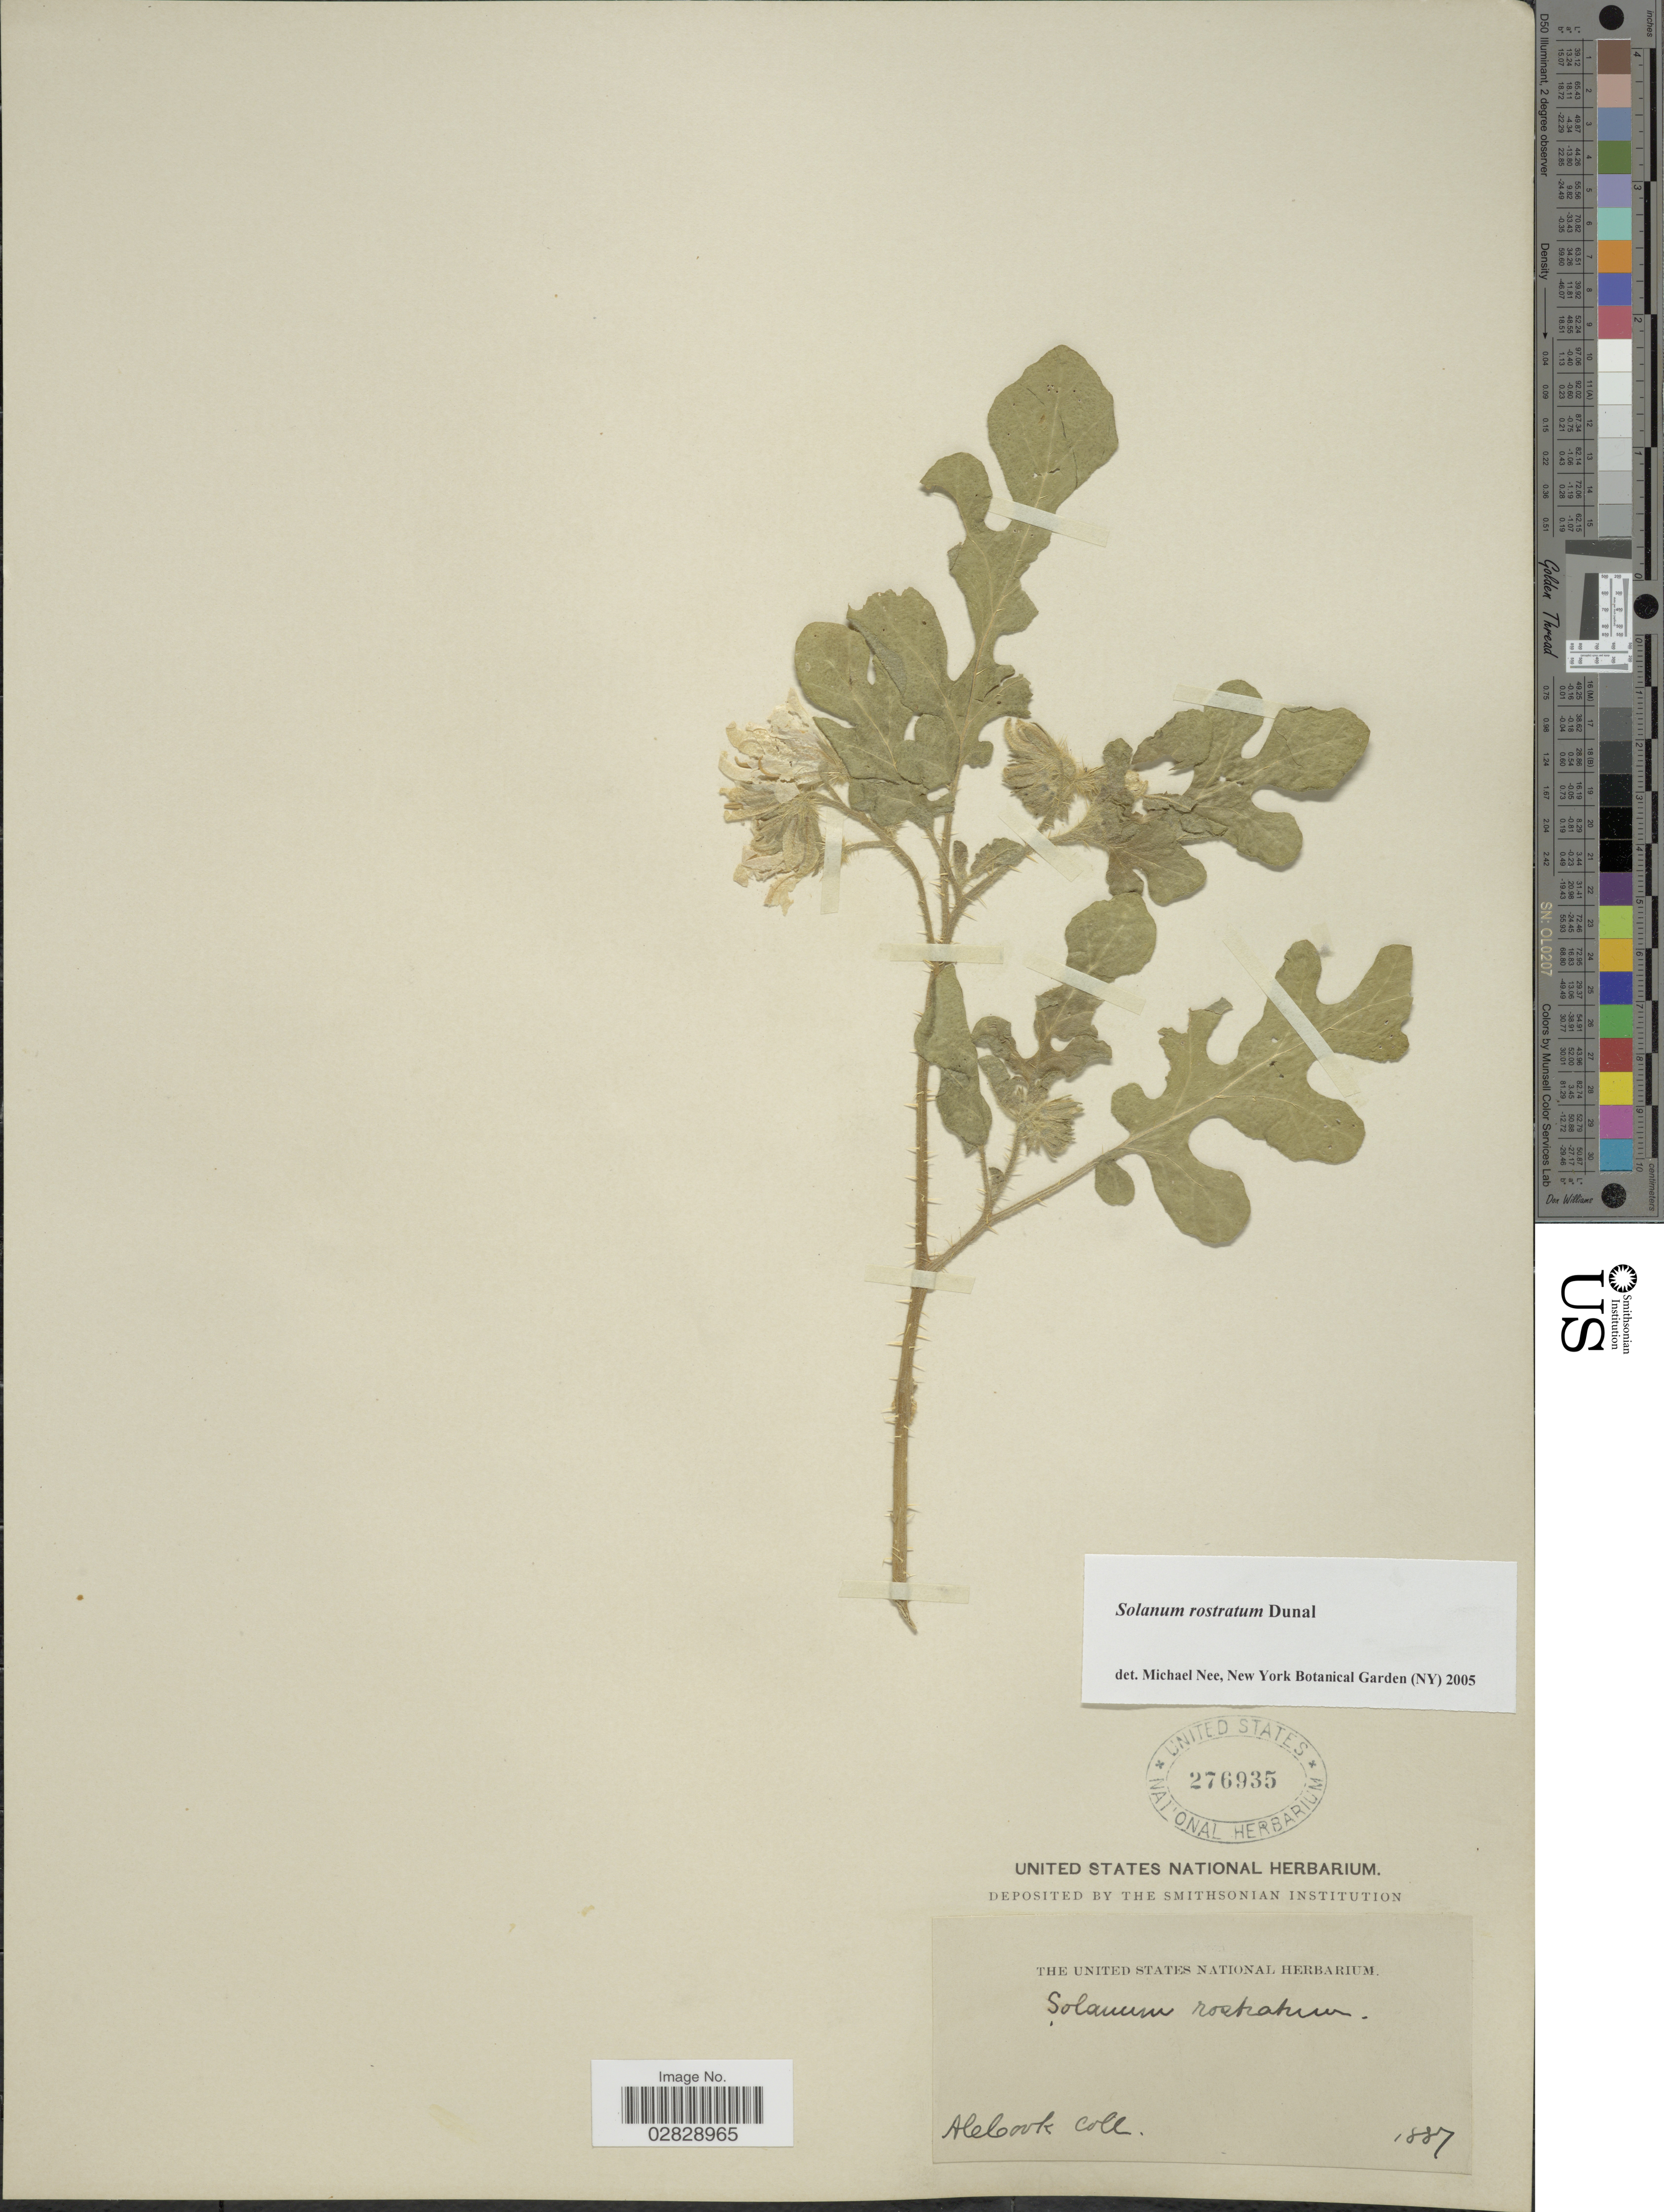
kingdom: Plantae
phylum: Tracheophyta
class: Magnoliopsida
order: Solanales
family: Solanaceae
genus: Solanum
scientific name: Solanum rostratum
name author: Dunal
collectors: Alice C. Cook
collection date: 1887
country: United States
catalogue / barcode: US 276935